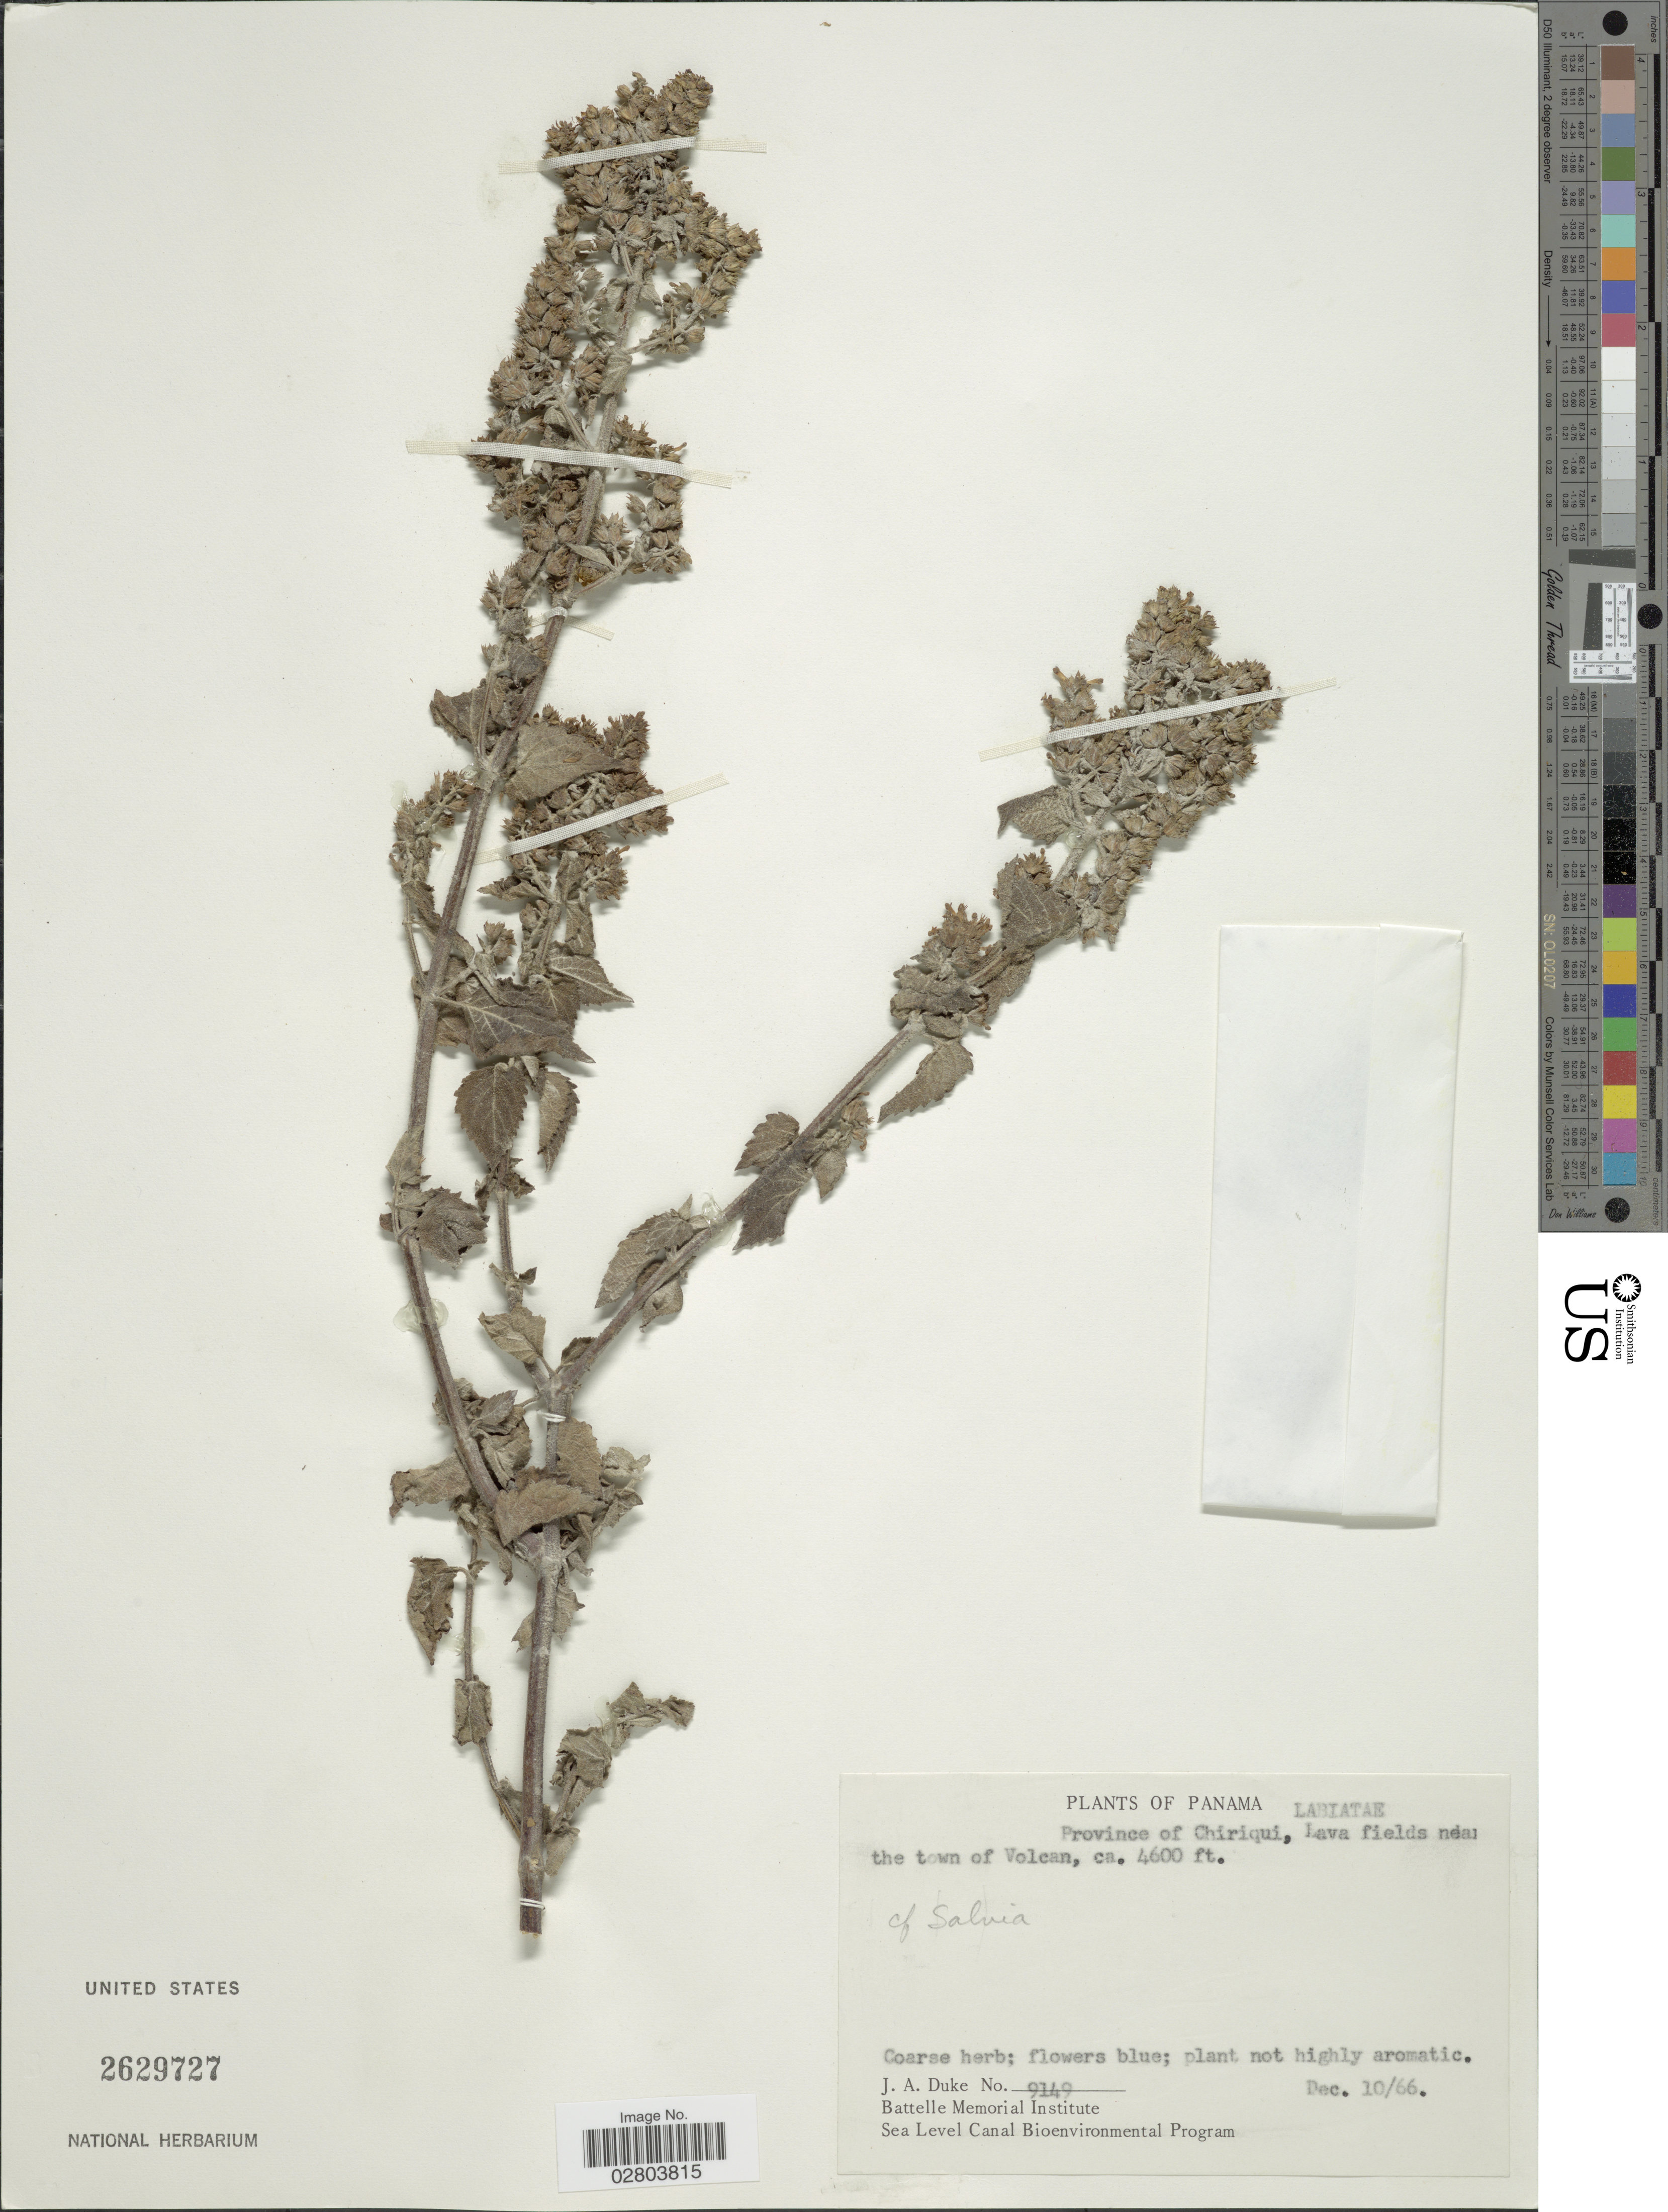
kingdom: Plantae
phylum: Tracheophyta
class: Magnoliopsida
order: Lamiales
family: Lamiaceae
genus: Salvia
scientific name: Salvia sp.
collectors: J. A. Duke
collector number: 9149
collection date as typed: Transcribed d/m/y: 10/12/66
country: Panama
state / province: Chiriqui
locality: Province of Chiriqui, Lava fields near the town of Volcan.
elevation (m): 1402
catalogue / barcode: US 2629727